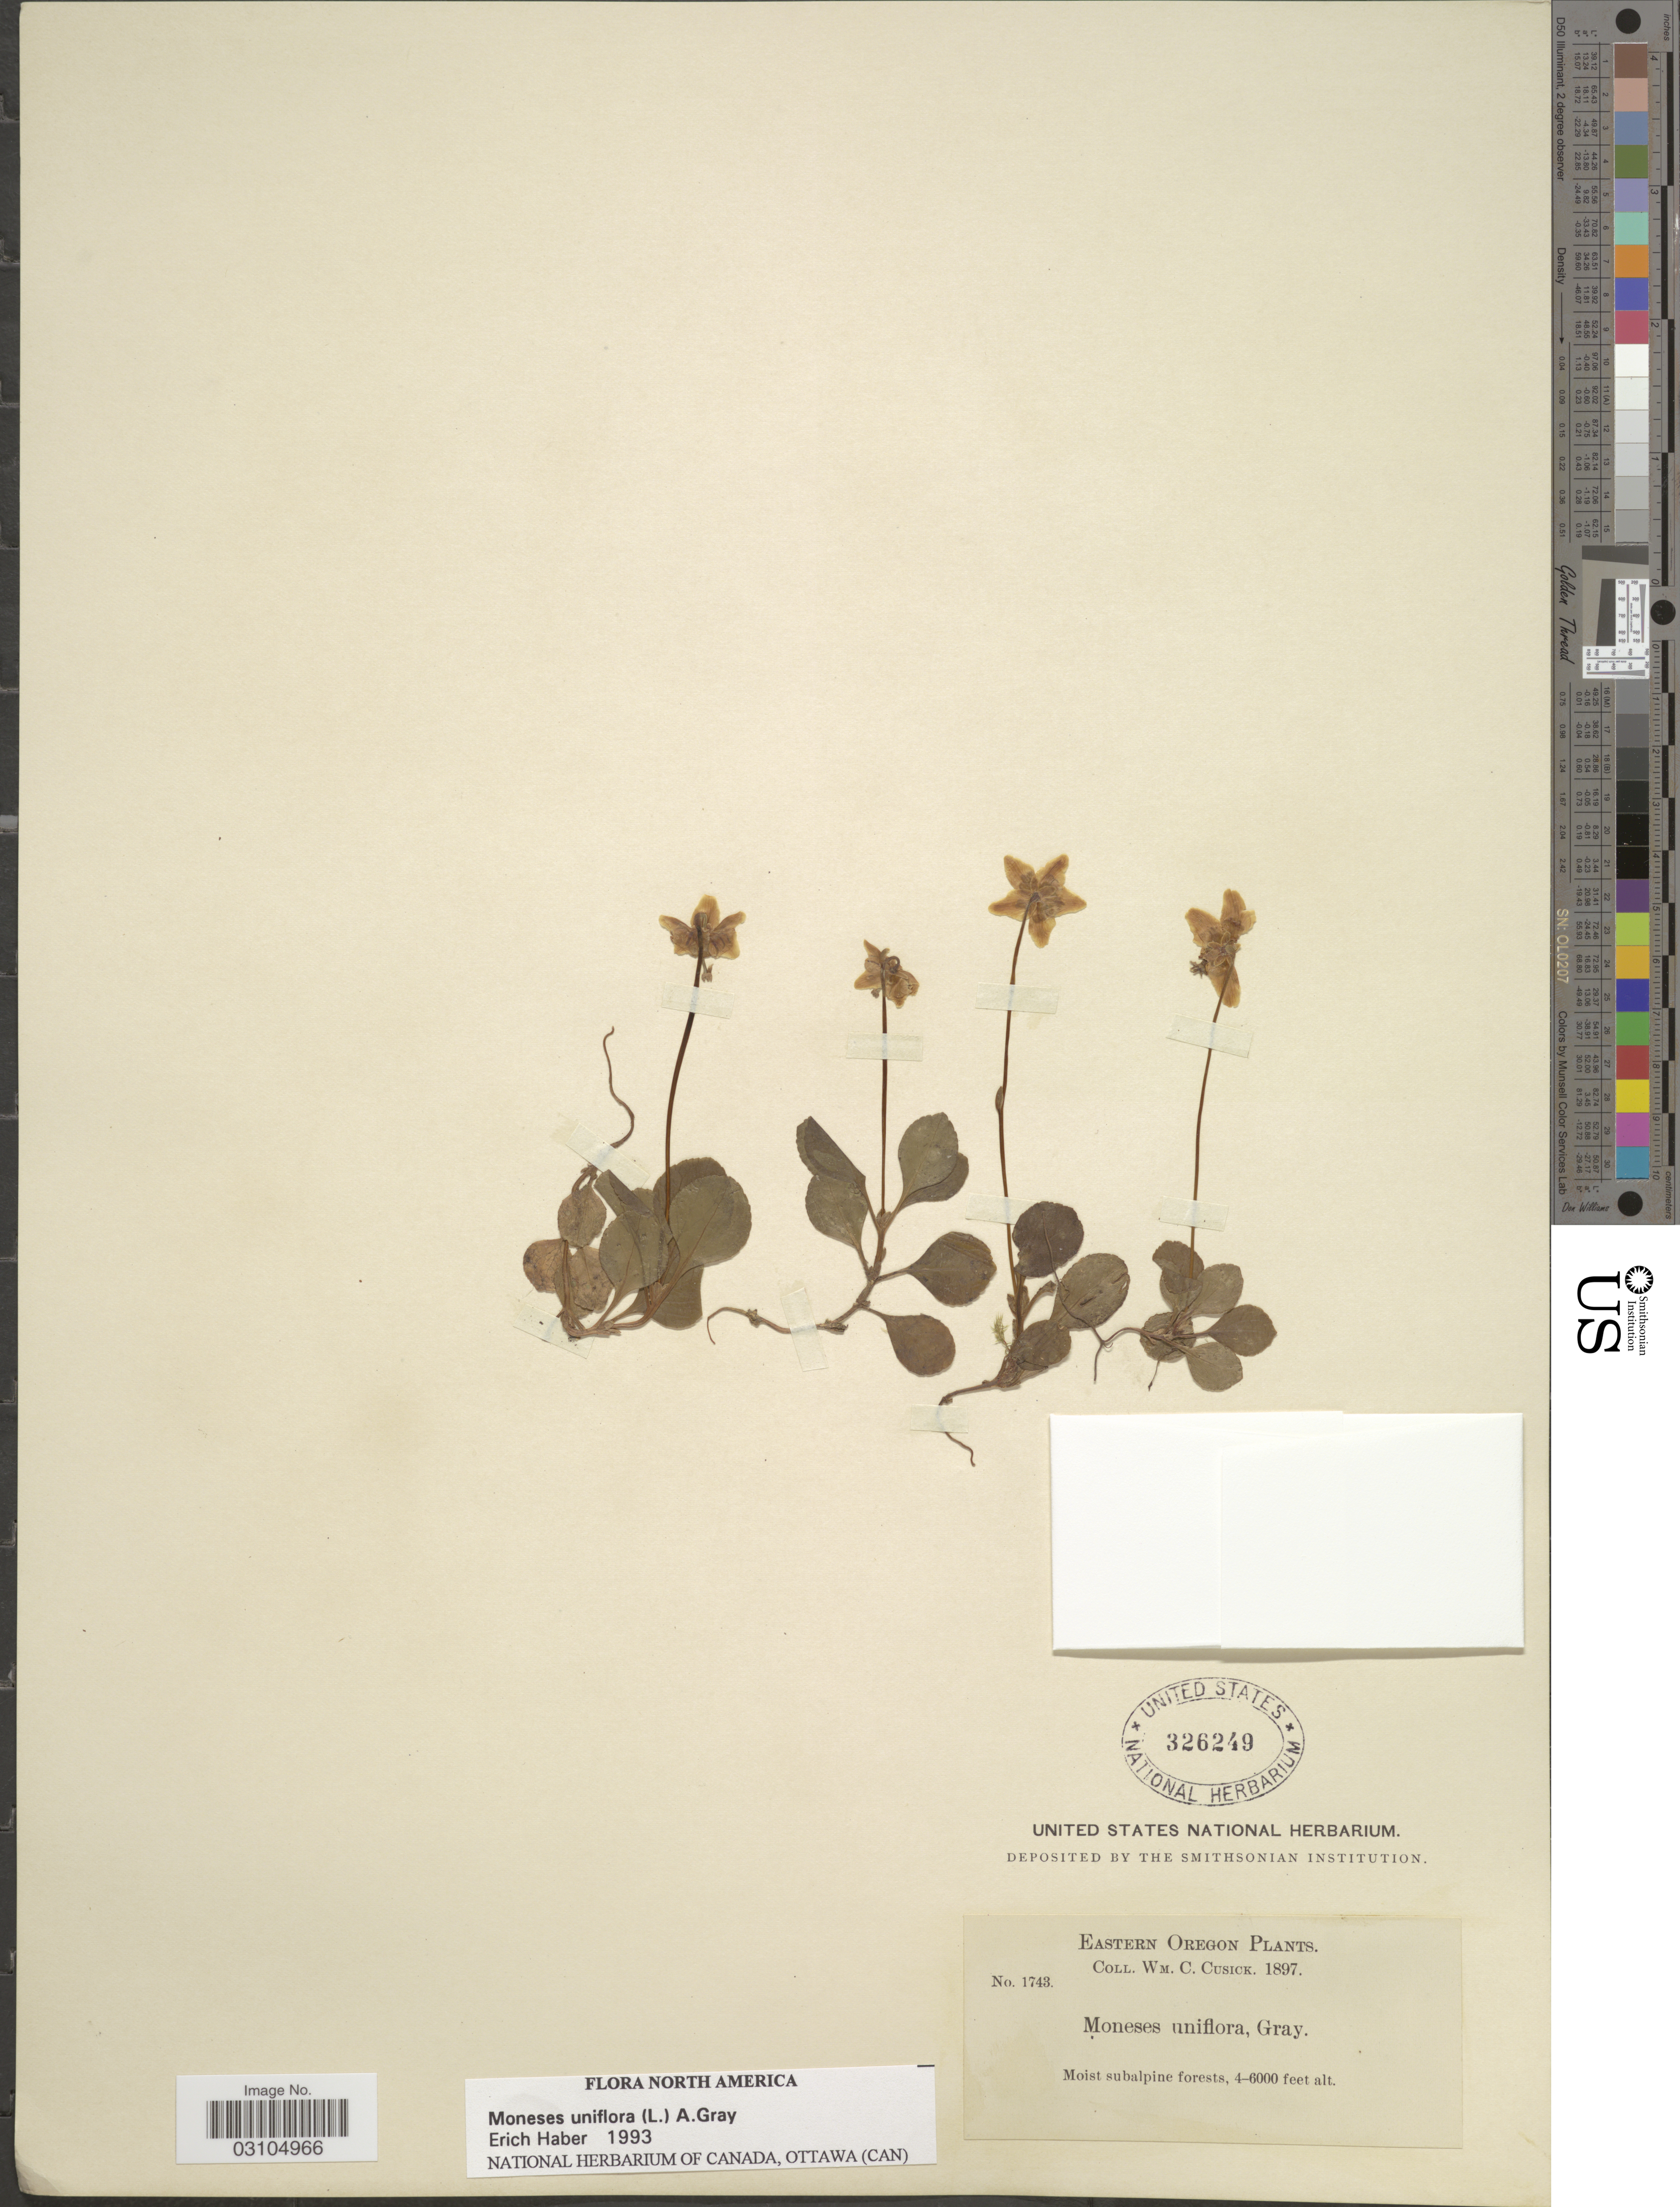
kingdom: Plantae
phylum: Tracheophyta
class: Magnoliopsida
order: Ericales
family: Ericaceae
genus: Moneses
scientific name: Moneses uniflora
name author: (L.) A. Gray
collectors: W. C. Cusick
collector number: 1743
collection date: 1897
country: United States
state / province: Oregon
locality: Eastern Oregon.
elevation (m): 1219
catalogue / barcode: US 326249